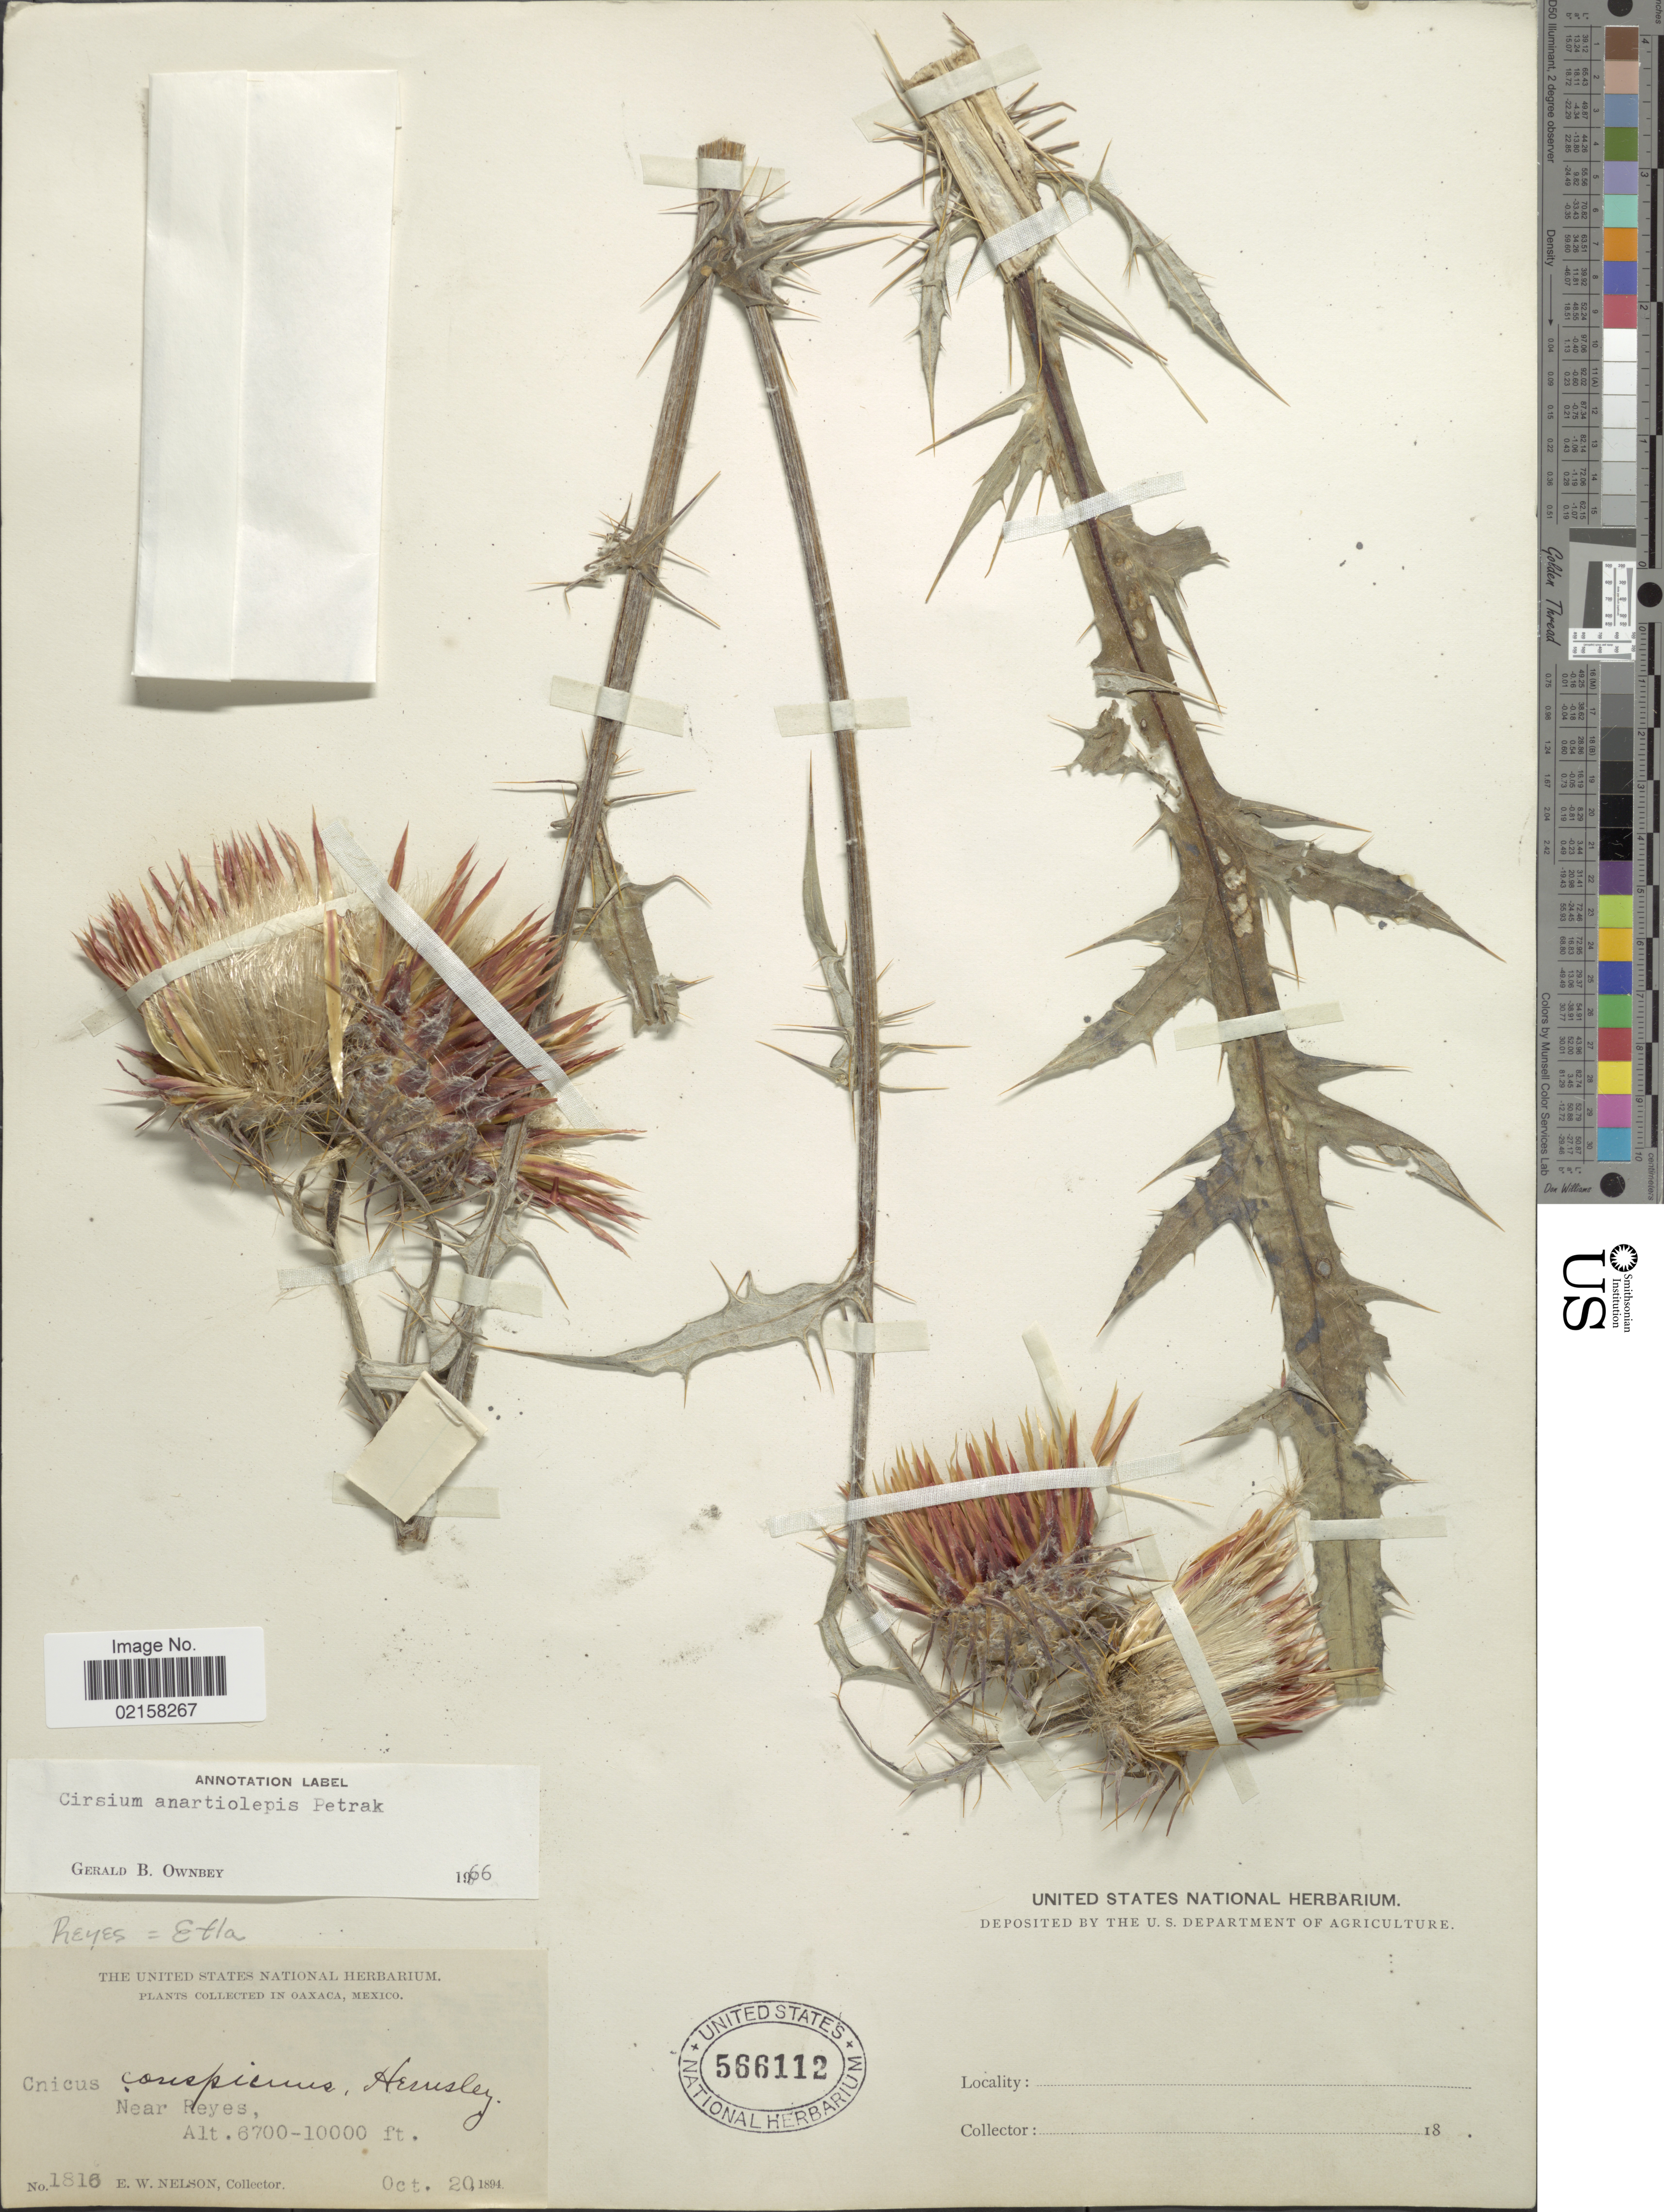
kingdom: Plantae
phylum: Tracheophyta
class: Magnoliopsida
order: Asterales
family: Asteraceae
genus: Cirsium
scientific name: Cirsium anartiolepis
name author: Petr.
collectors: E. W. Nelson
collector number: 1816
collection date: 1894-10-20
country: Mexico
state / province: Oaxaca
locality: Near Reyes.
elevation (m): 2042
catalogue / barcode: US 566112